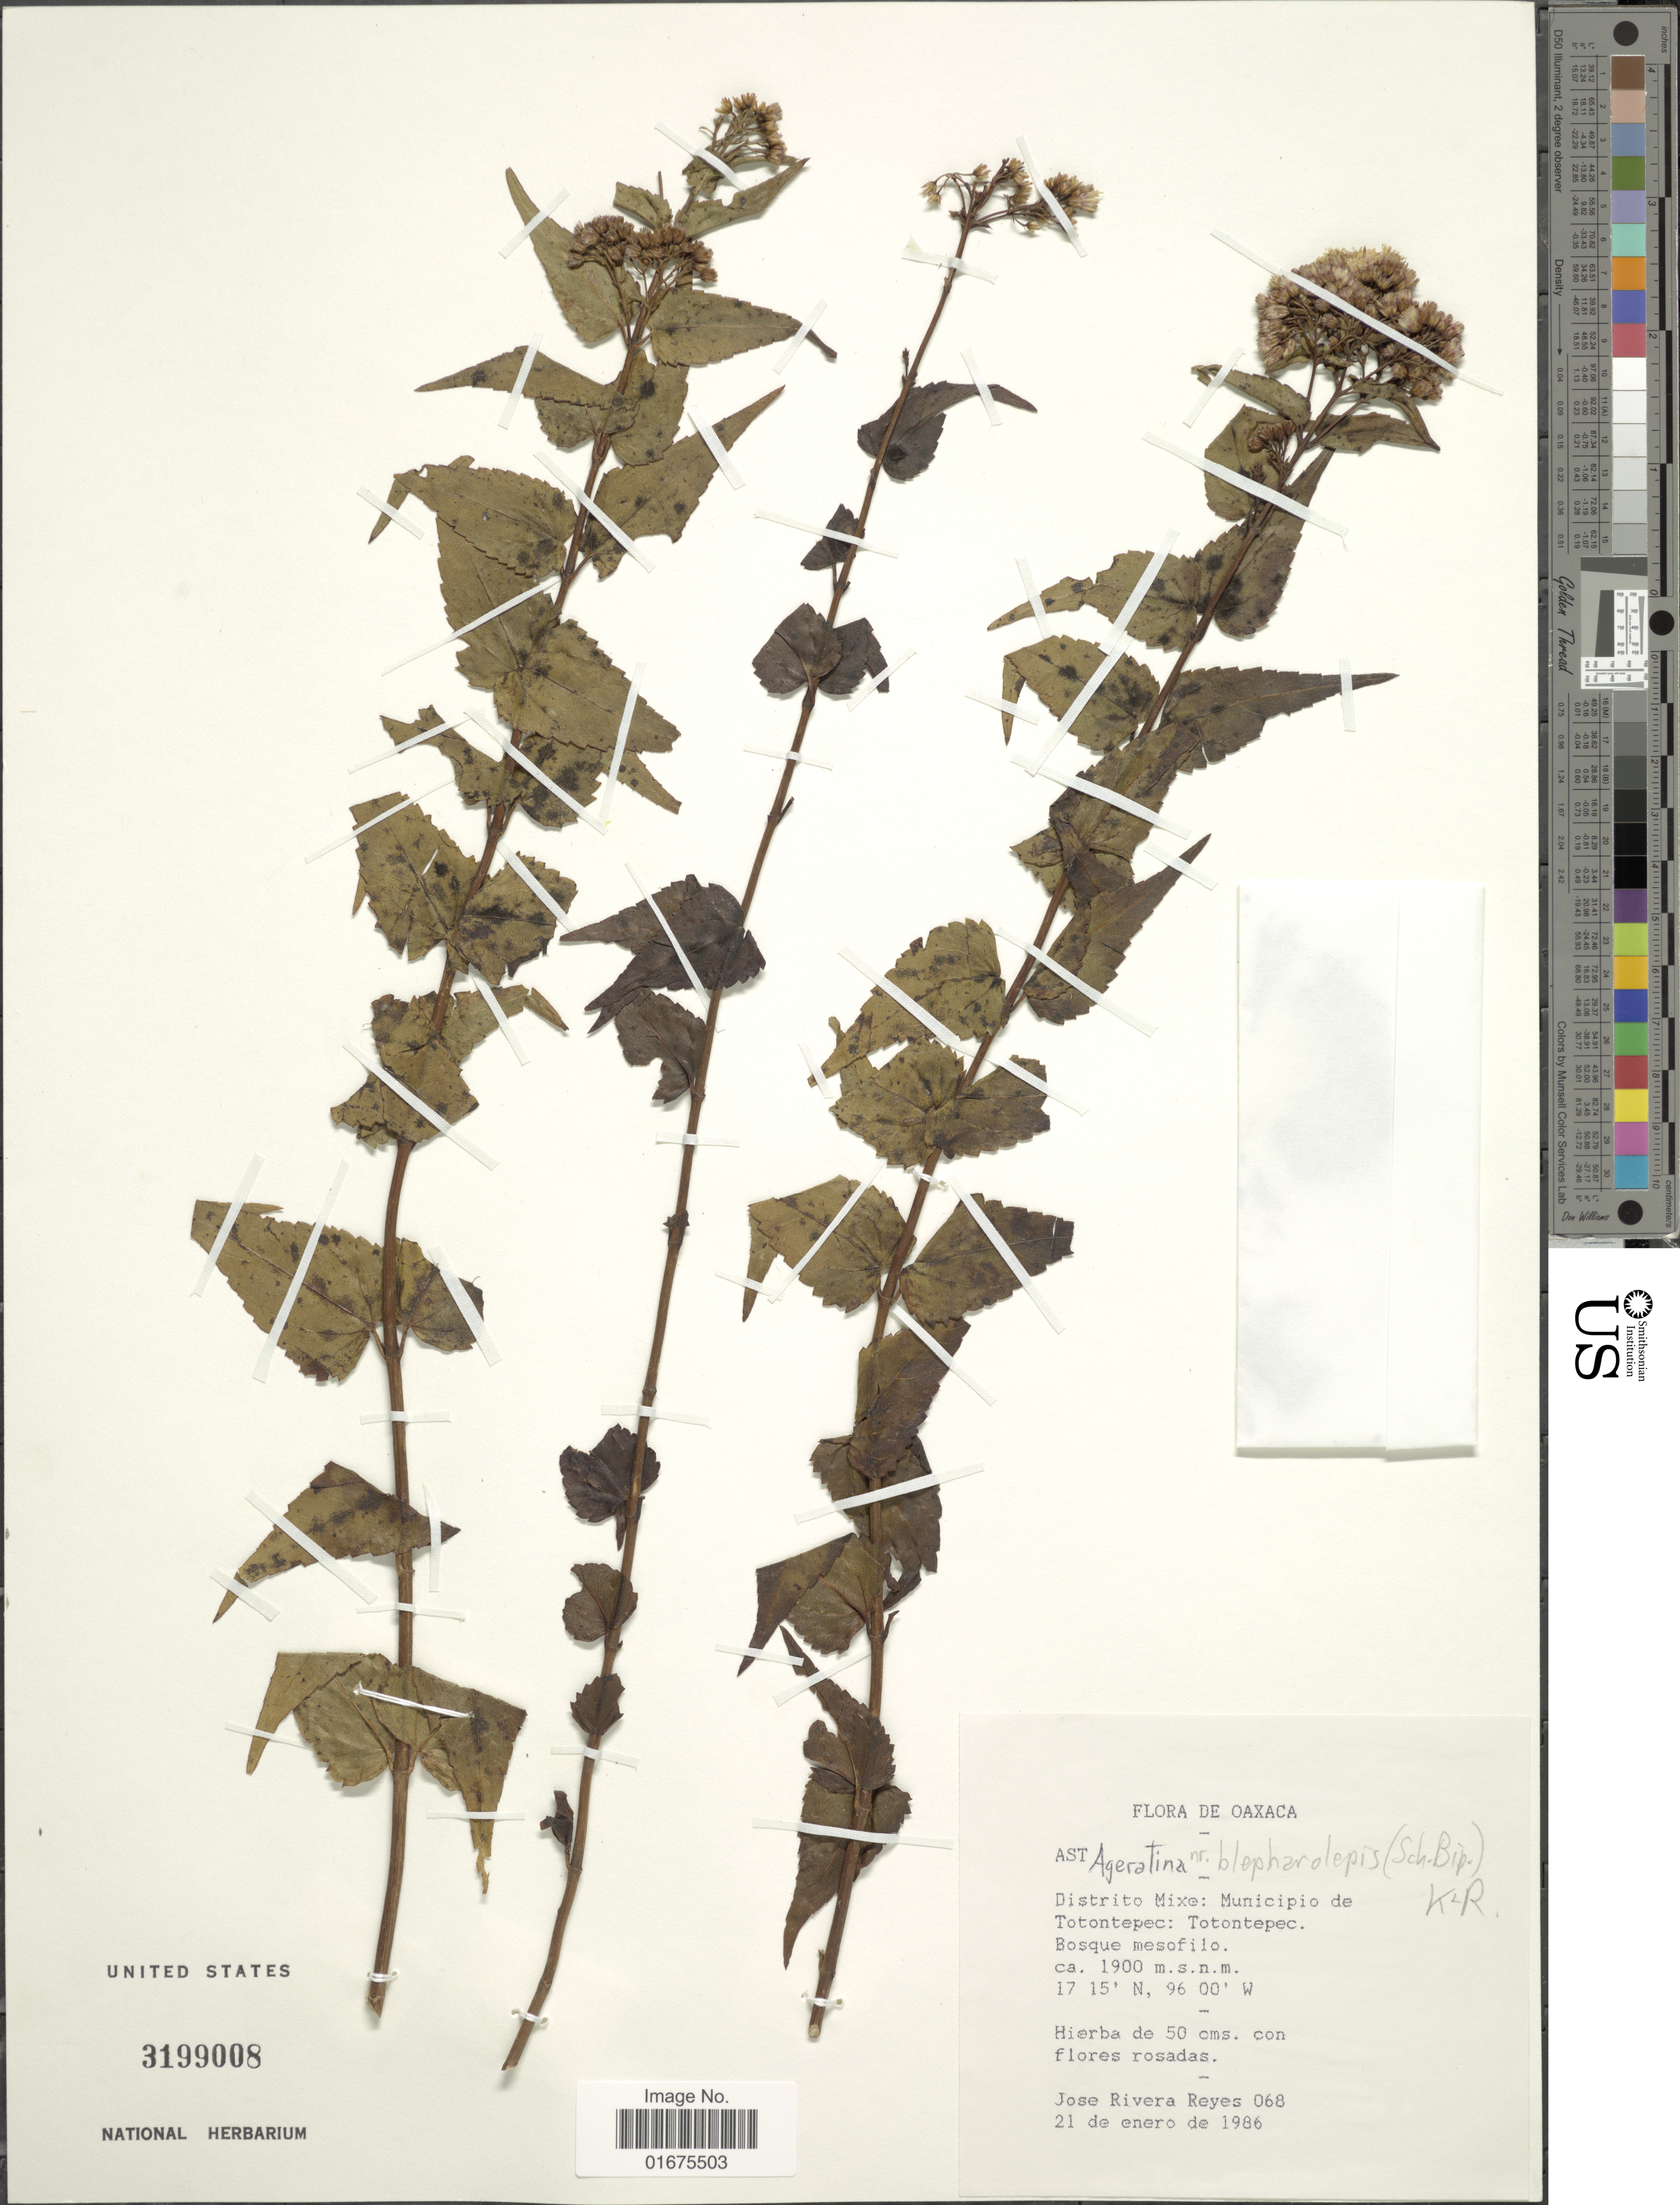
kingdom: Plantae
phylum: Tracheophyta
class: Magnoliopsida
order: Asterales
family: Asteraceae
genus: Ageratina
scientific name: Ageratina blepharilepis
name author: (Sch. Bip.) R.M. King & H. Rob.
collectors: J. Reyes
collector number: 068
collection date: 1986-01-21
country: Mexico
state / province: Oaxaca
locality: Distrito Mixe: Muncipio de Totontepec: Totontepec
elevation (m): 1900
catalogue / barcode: US 3199008